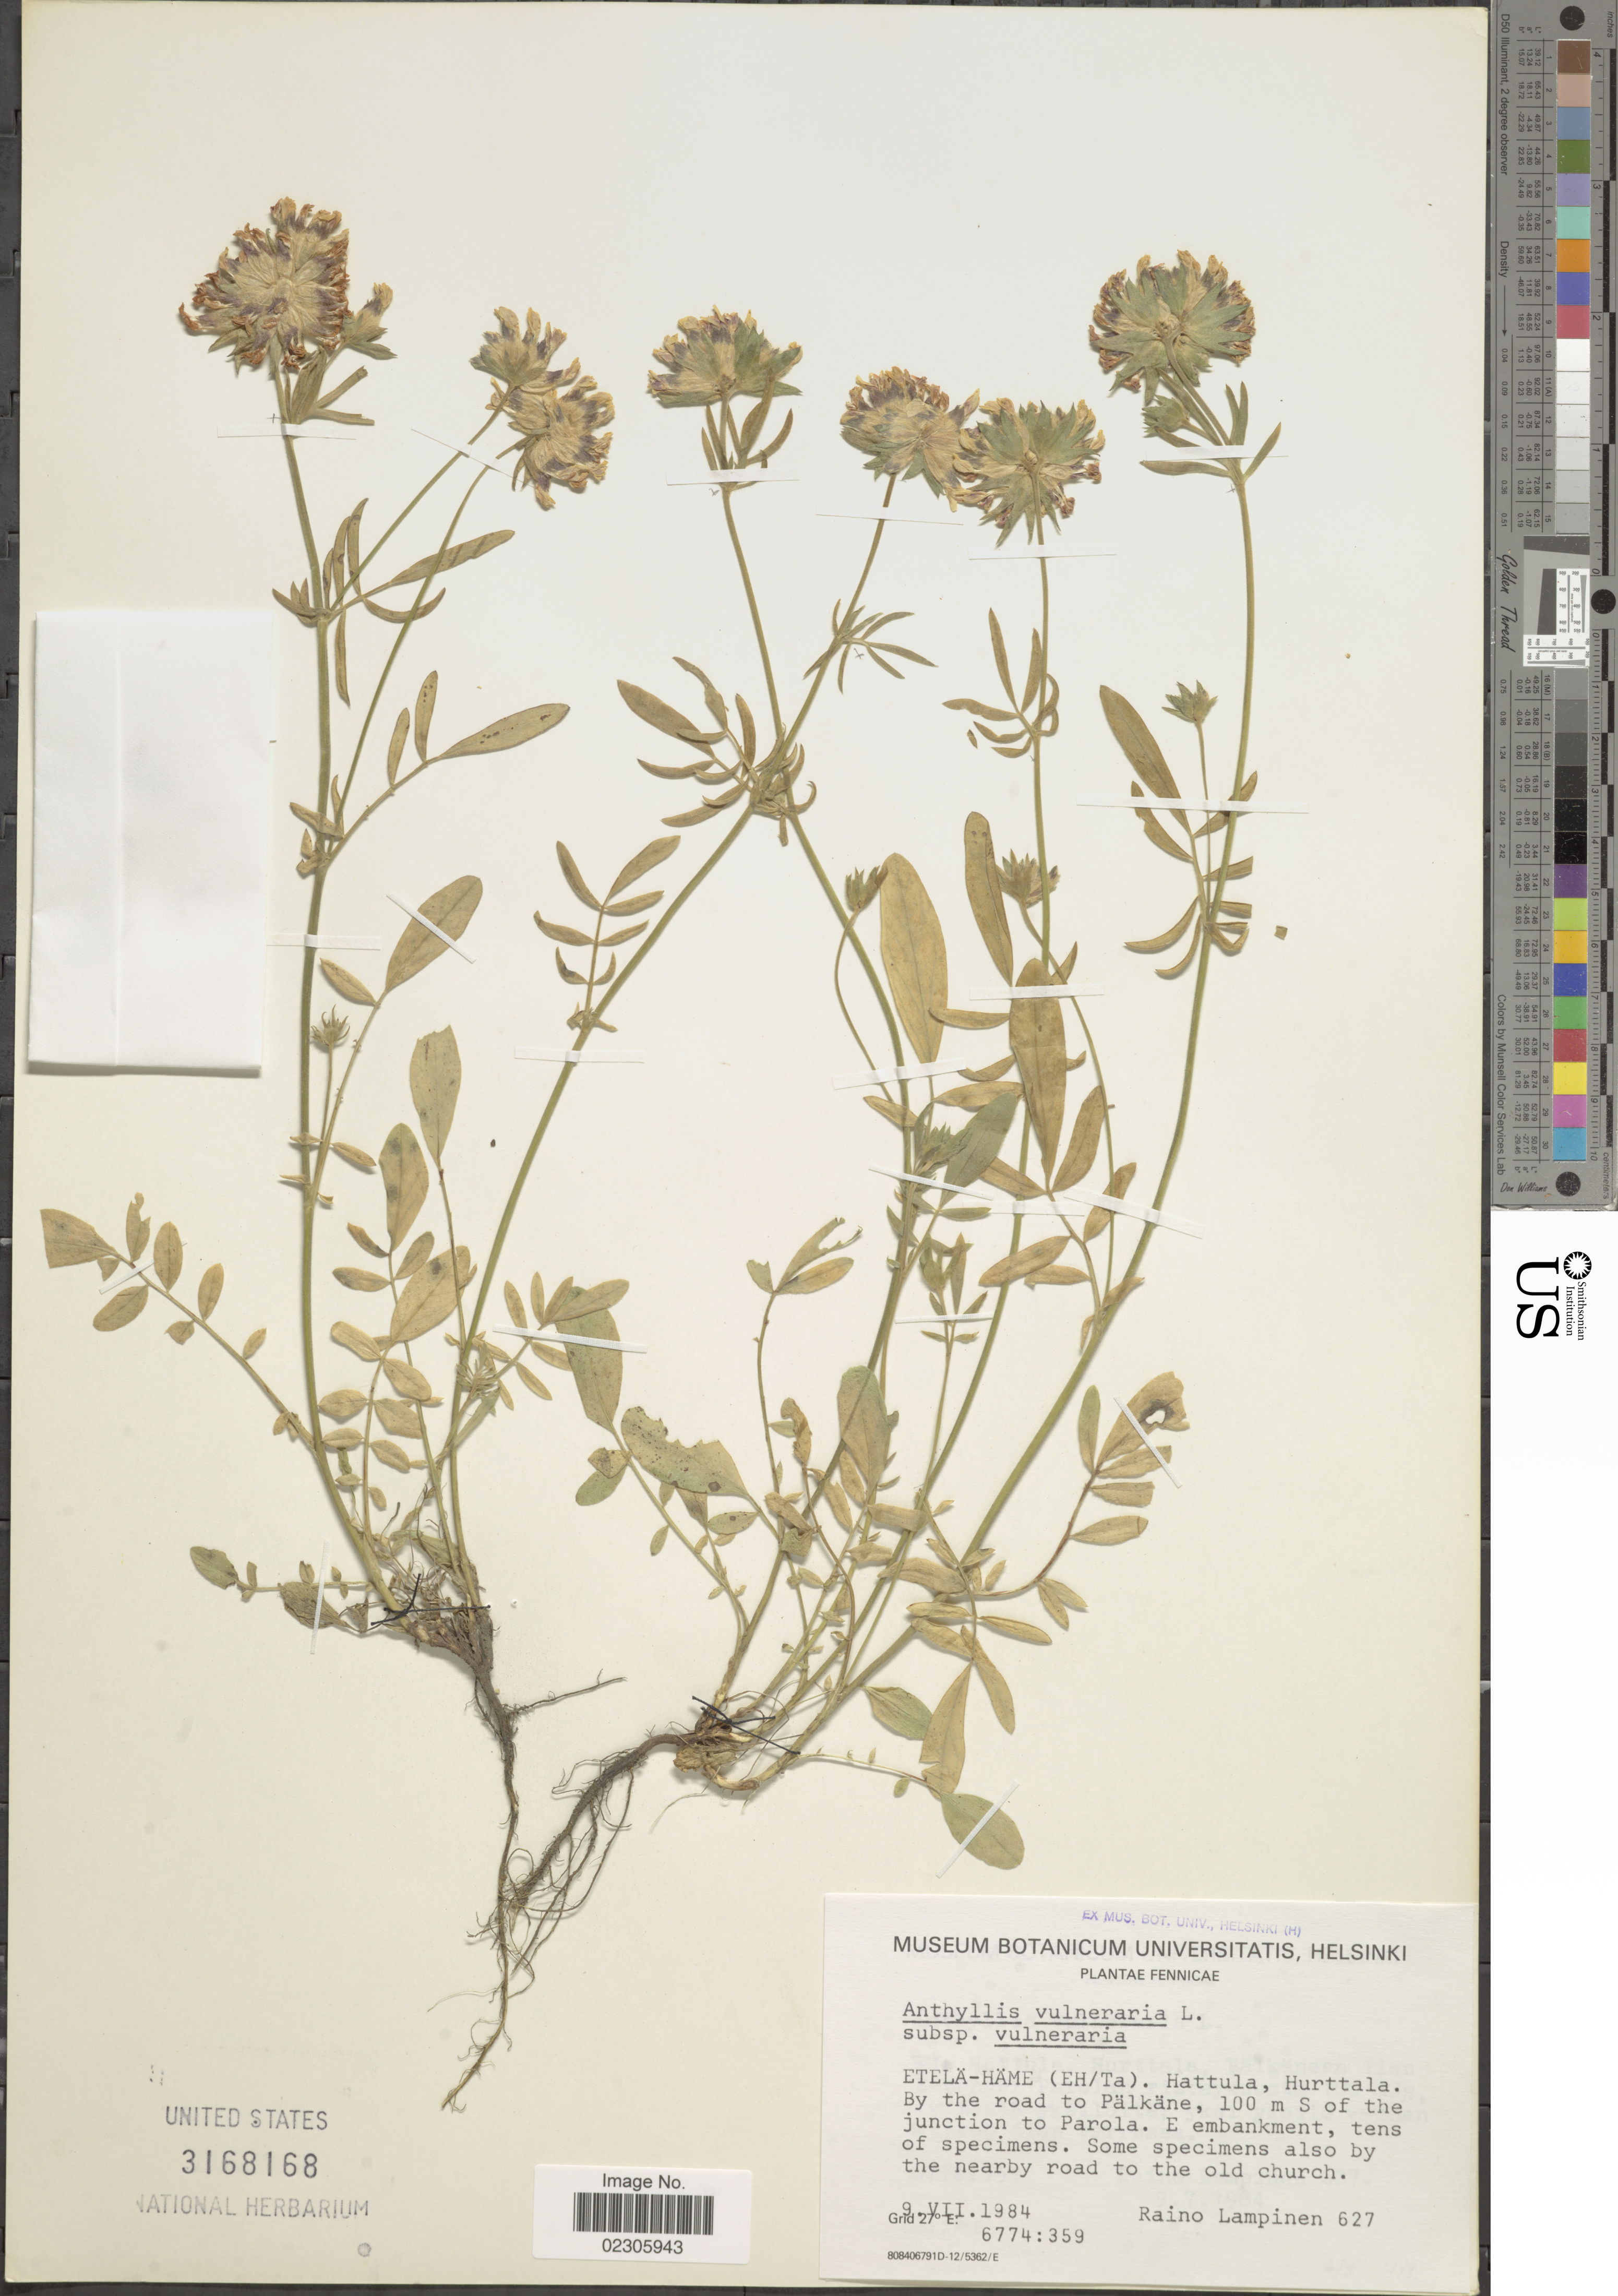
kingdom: Plantae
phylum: Tracheophyta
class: Magnoliopsida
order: Fabales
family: Fabaceae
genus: Anthyllis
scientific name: Anthyllis vulneraria subsp. vulneraria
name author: L.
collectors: R. Lampinen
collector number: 627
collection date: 1984-07-09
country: Finland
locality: Fennicae, Etela-Hame (Eh/Ta), Hattula, Hurttala, by the road to Palkane, S of the junction to Parola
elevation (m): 100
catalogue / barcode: US 3168168